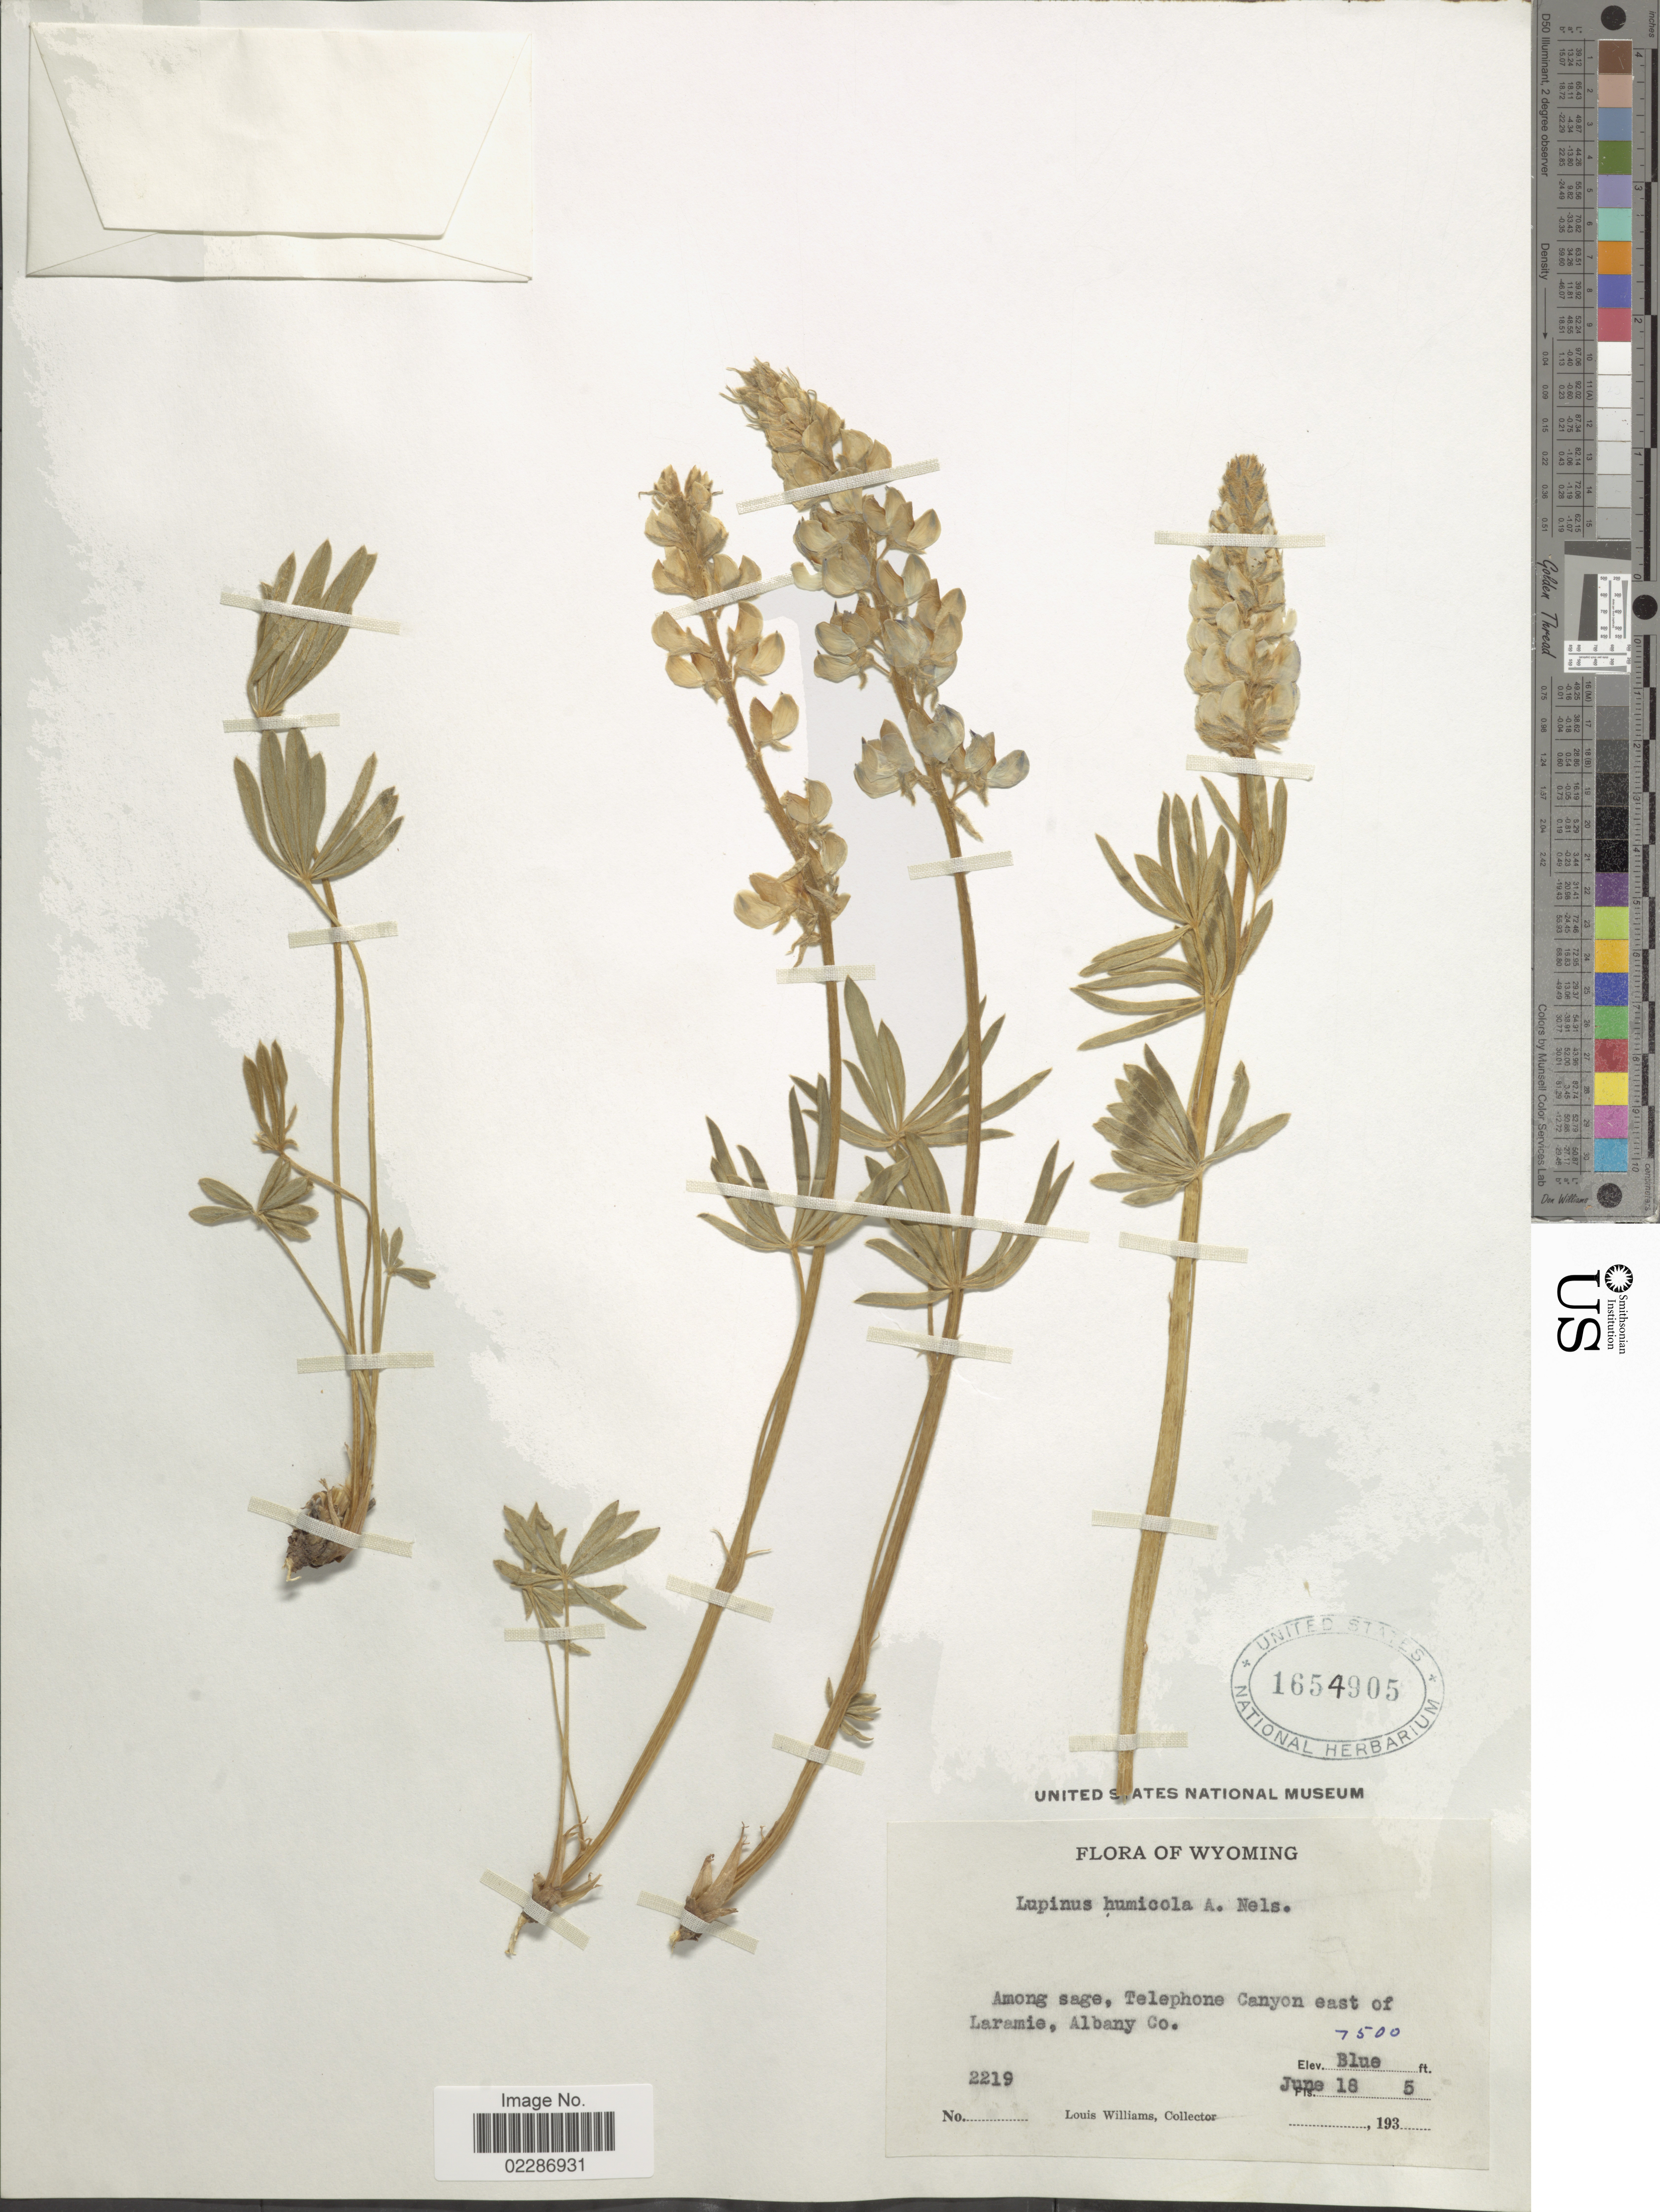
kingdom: Plantae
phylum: Tracheophyta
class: Magnoliopsida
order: Fabales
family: Fabaceae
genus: Lupinus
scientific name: Lupinus wyethii subsp. wyethii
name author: S. Watson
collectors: L. O. Williams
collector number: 2219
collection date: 1935-06-18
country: United States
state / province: Wyoming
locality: Among sage, Telephone Canyon east of Laramie, Albany Co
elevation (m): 2286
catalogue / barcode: US 1654905